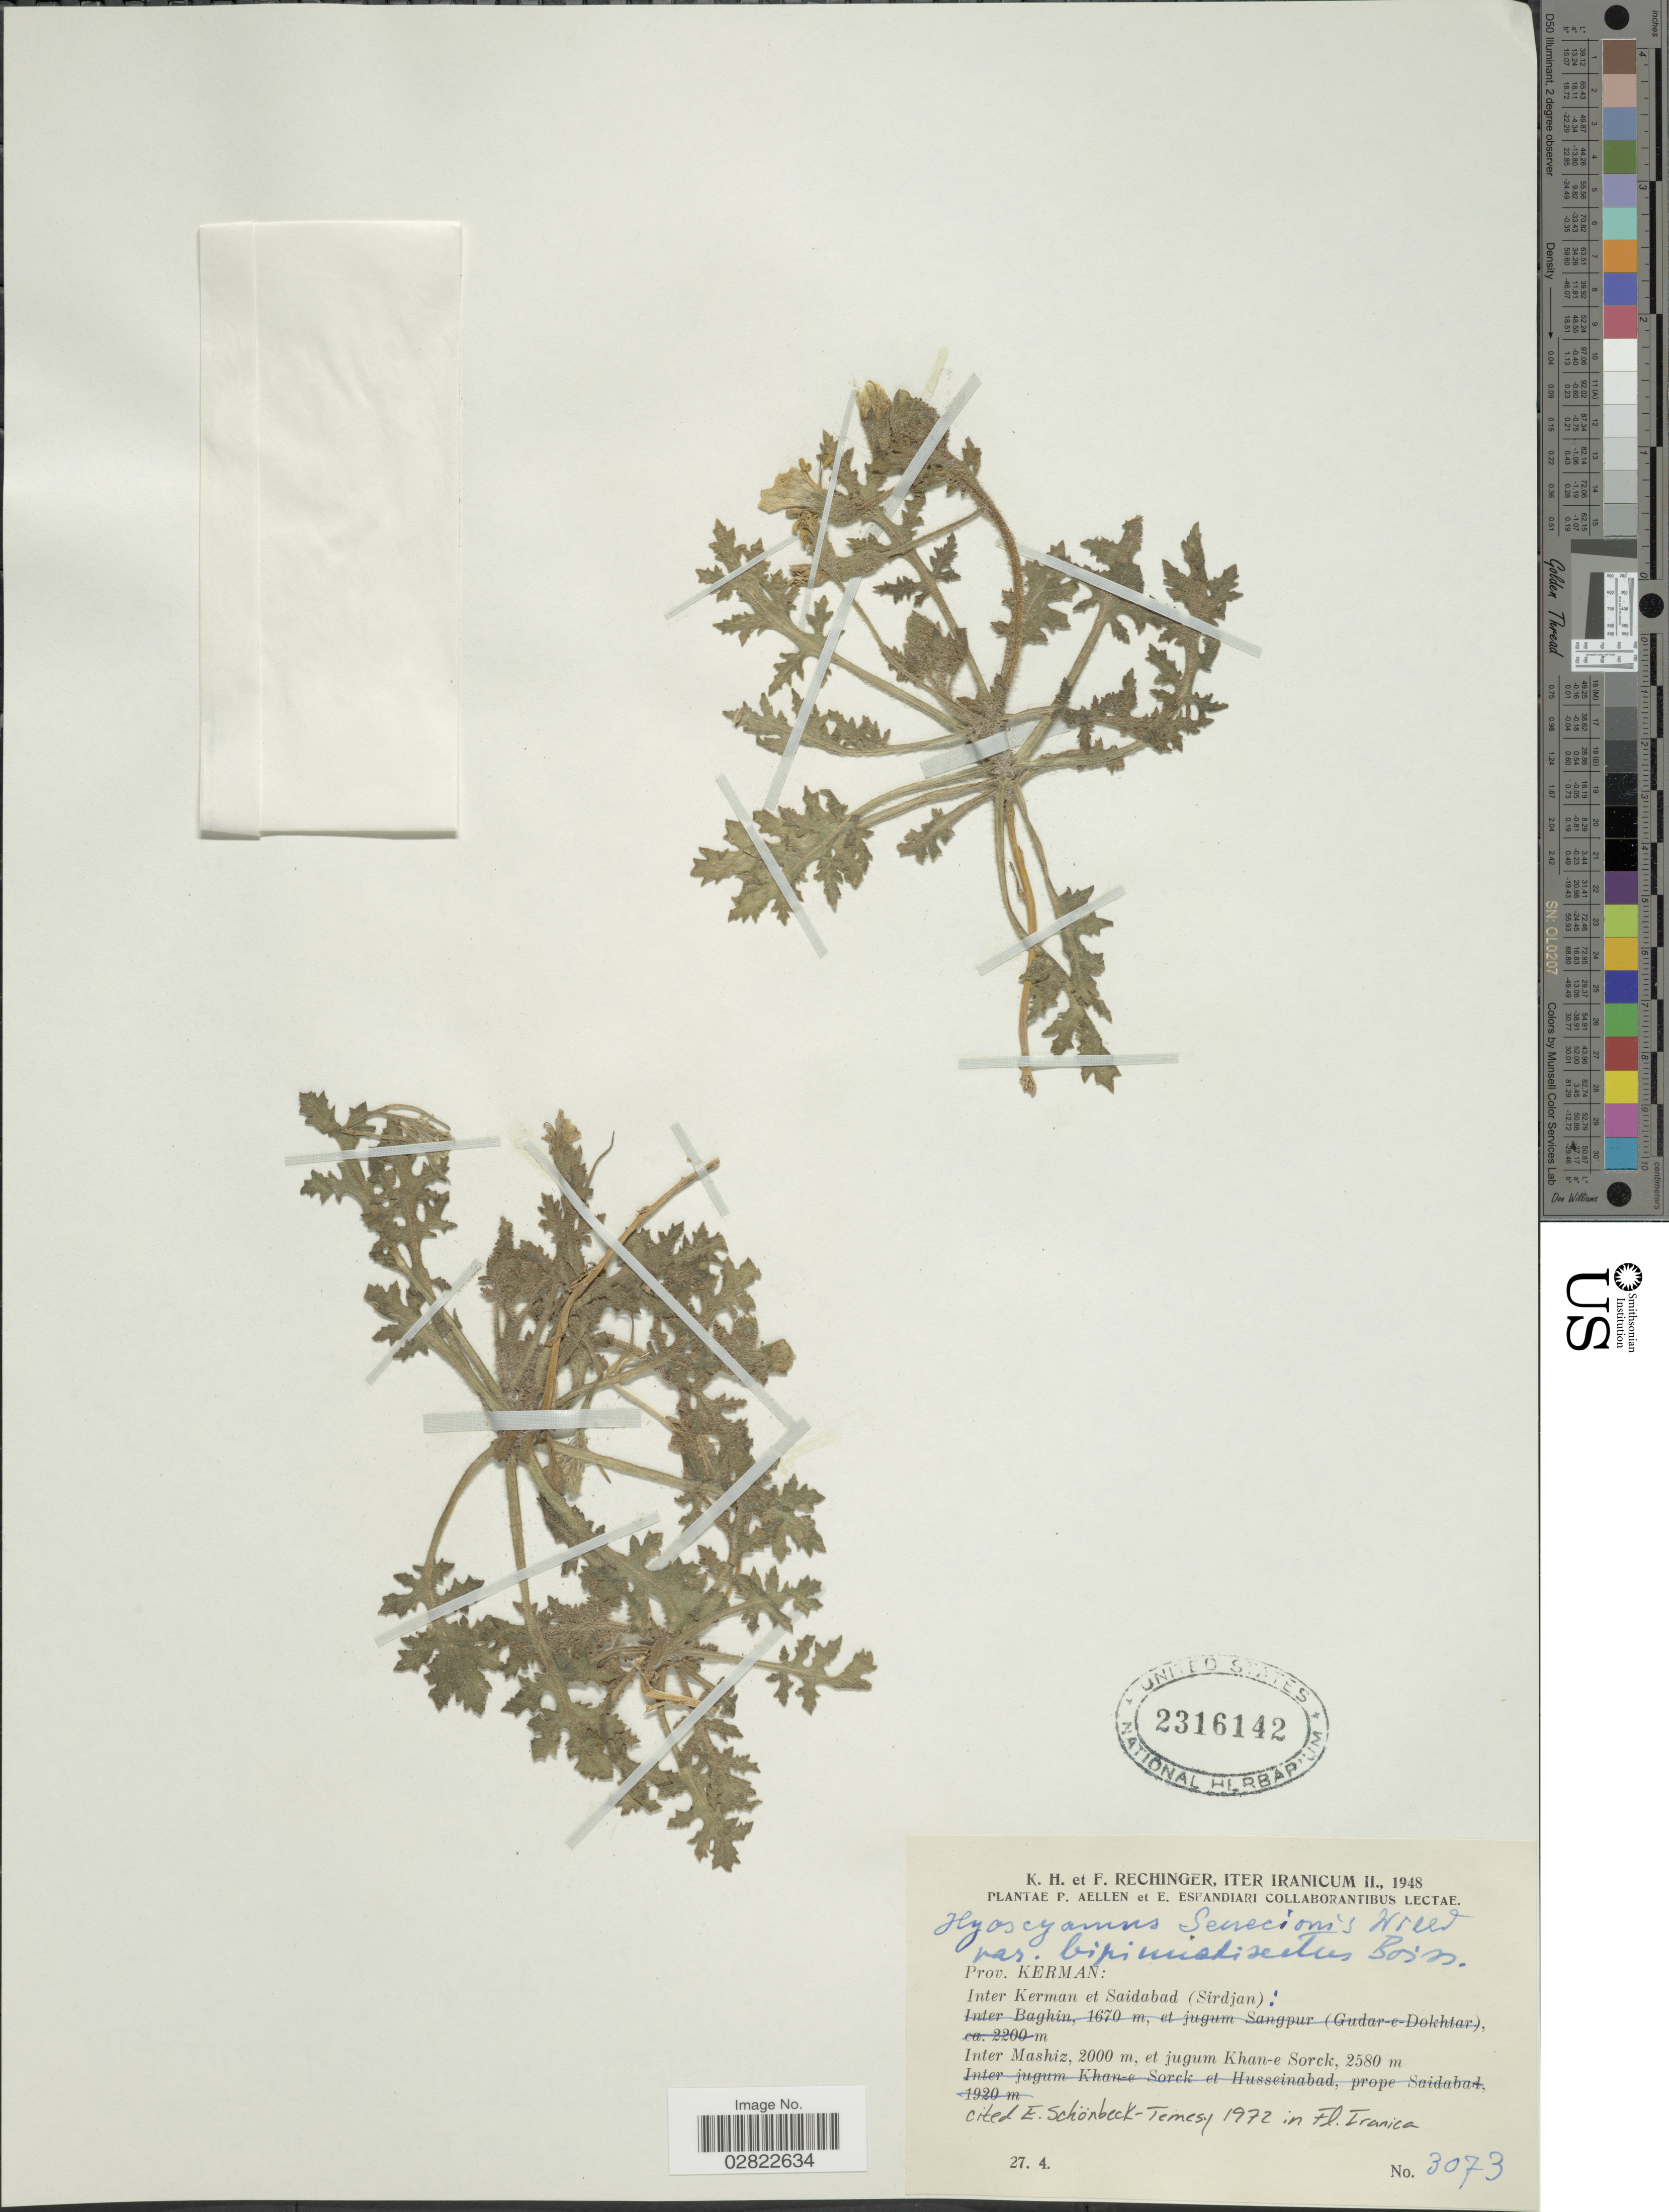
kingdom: Plantae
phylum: Tracheophyta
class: Magnoliopsida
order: Solanales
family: Solanaceae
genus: Hyoscyamus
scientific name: Hyoscyamus senecionis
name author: Willd.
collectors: K. H. Rechinger, F. Rechinger, P. Aellen & E. Esfandiari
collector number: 3073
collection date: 1948-04-27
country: Iran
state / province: Kerman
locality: Inter Kerman et Saidabad (Sirdjan), Inter Mashiz, et jugum Khan-e Sorck.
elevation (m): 2000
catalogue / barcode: US 2316142